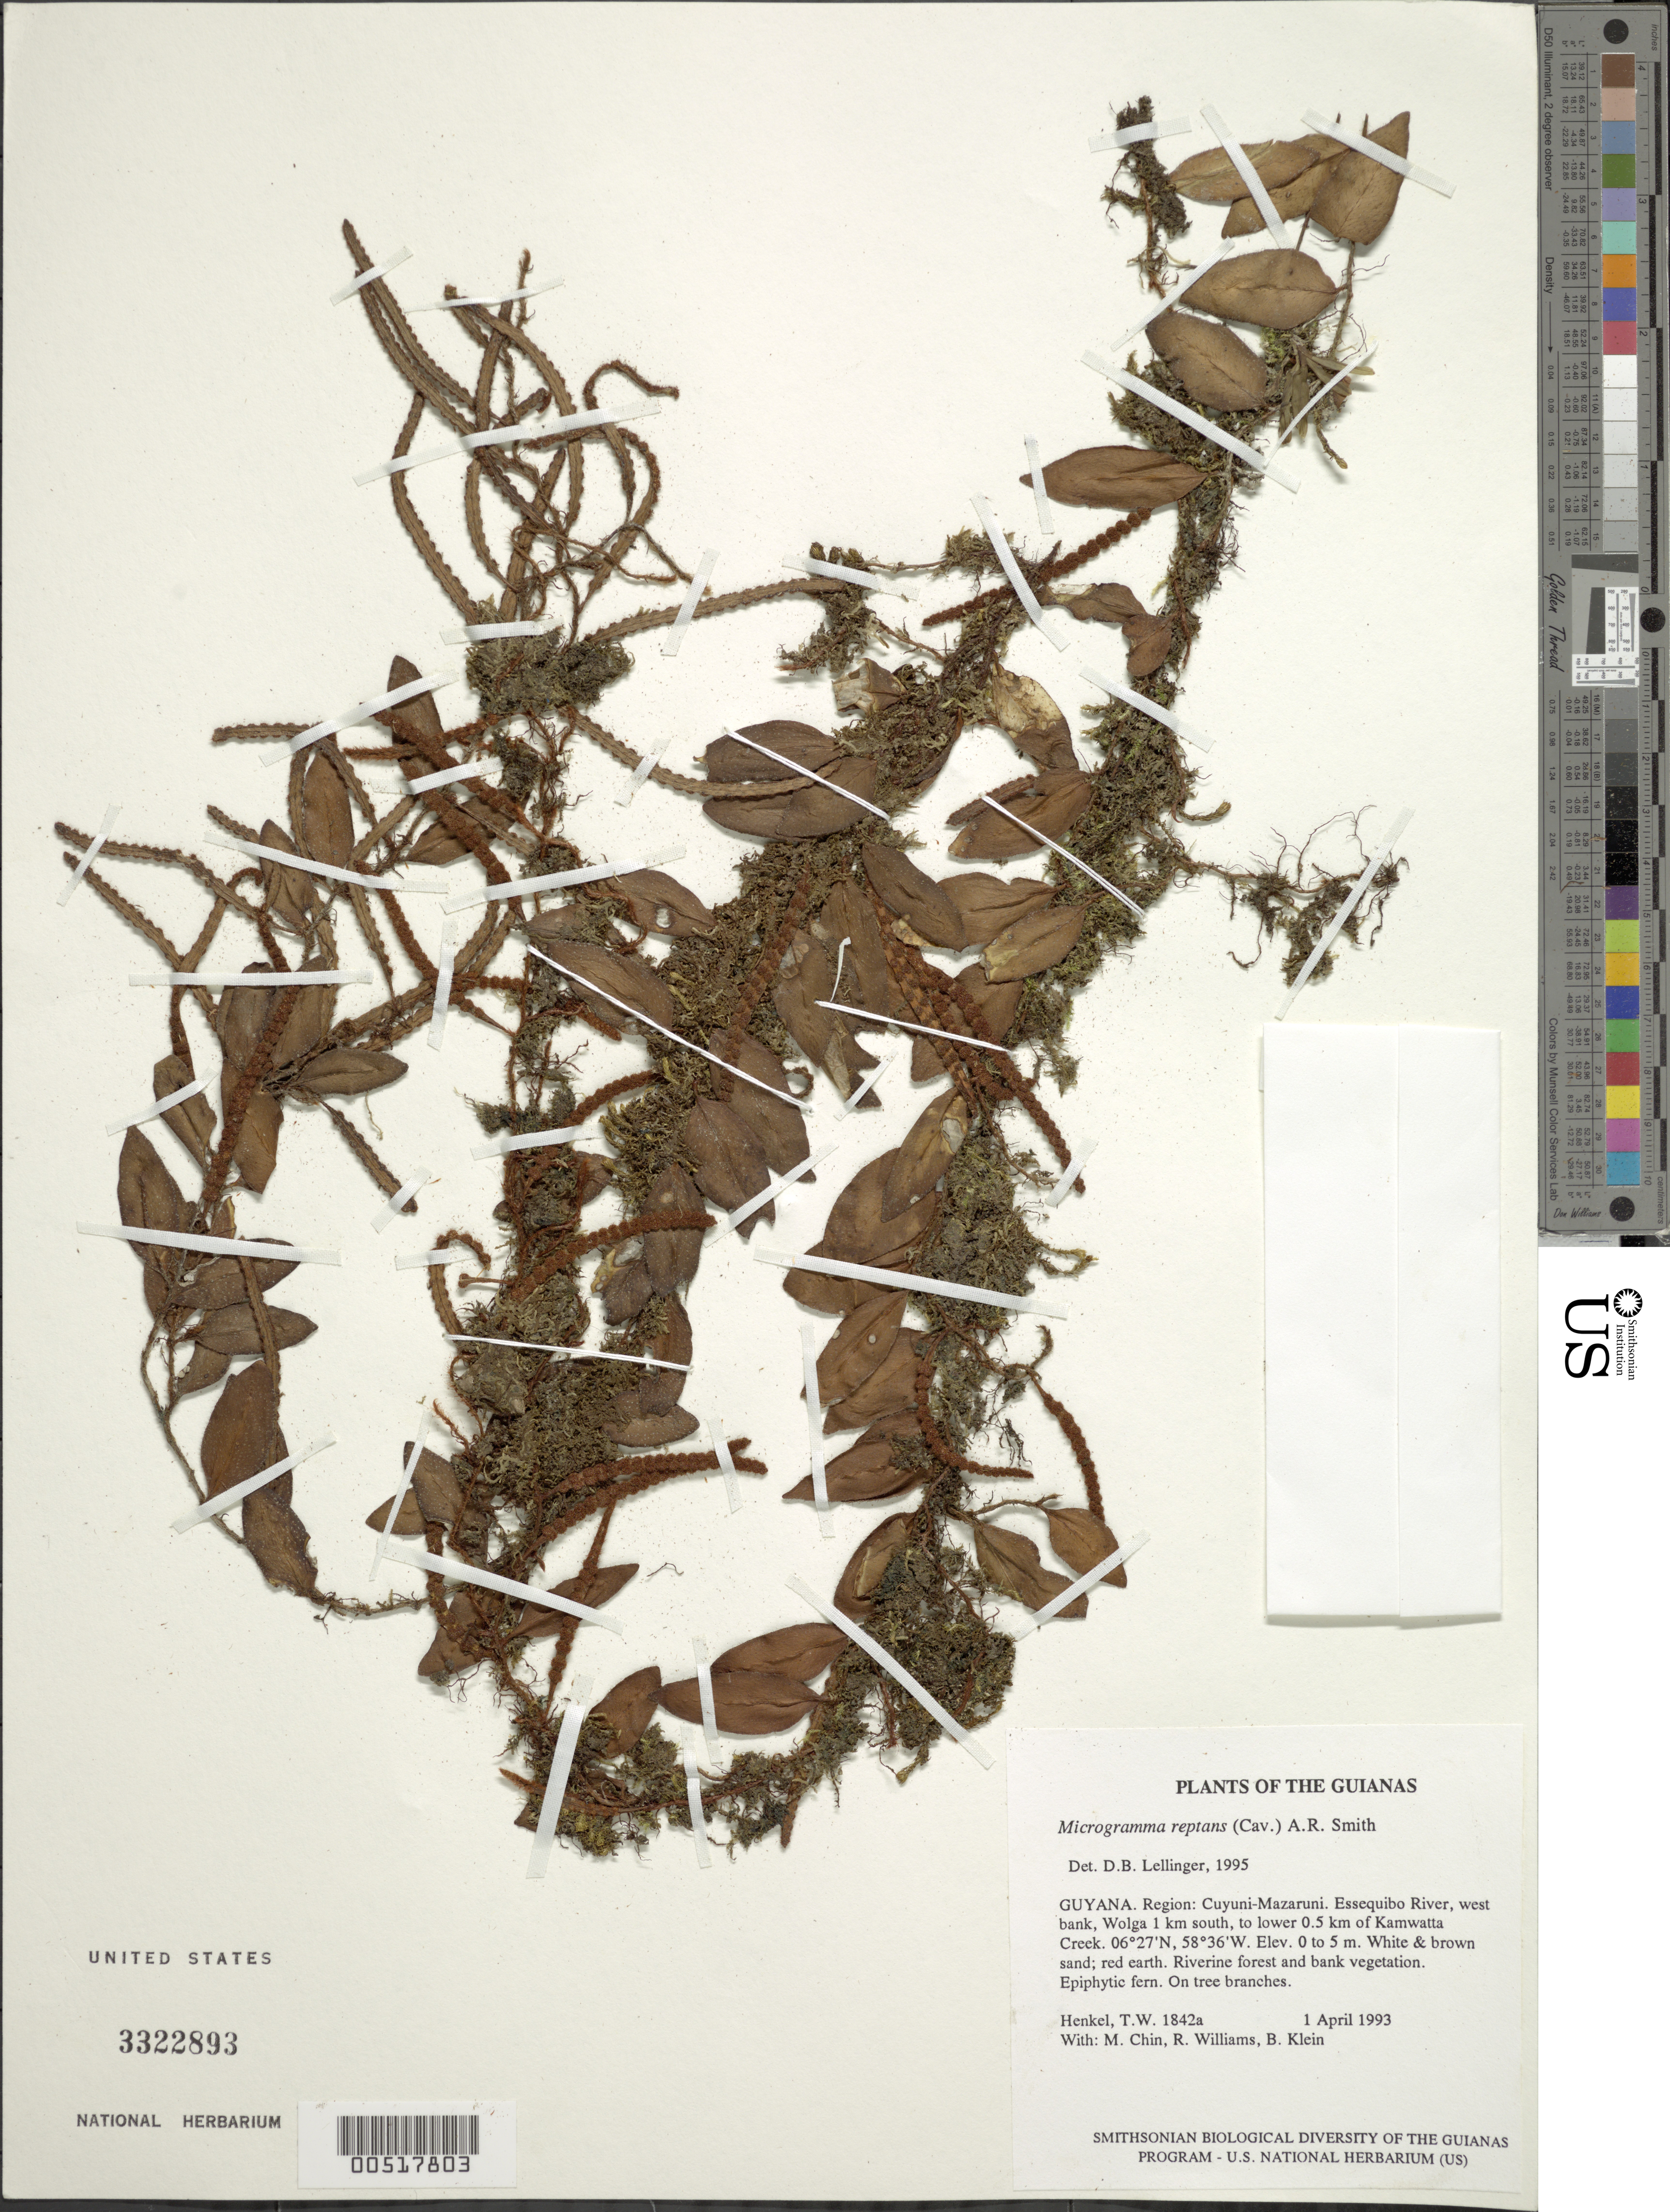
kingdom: Plantae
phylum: Tracheophyta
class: Polypodiopsida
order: Polypodiales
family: Polypodiaceae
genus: Microgramma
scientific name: Microgramma reptans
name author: (Cav.) A.R. Sm.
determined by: Lellinger, David B., (BOT), Smithsonian Institution - National Museum of Natural History (UNITED STATES)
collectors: T. Henkel, M. Chin, R. Williams & B. Klein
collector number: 1842 a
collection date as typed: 1 April 1993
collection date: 1993-04-01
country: Guyana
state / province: Cuyuni-Mazaruni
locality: Essequibo River, W bank, Wolga 1 km S, to lower 0.5 km of Kamwatta Creek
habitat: White & brown sand; red earth. Riverine forest and bank vegetation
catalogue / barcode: US 3322893